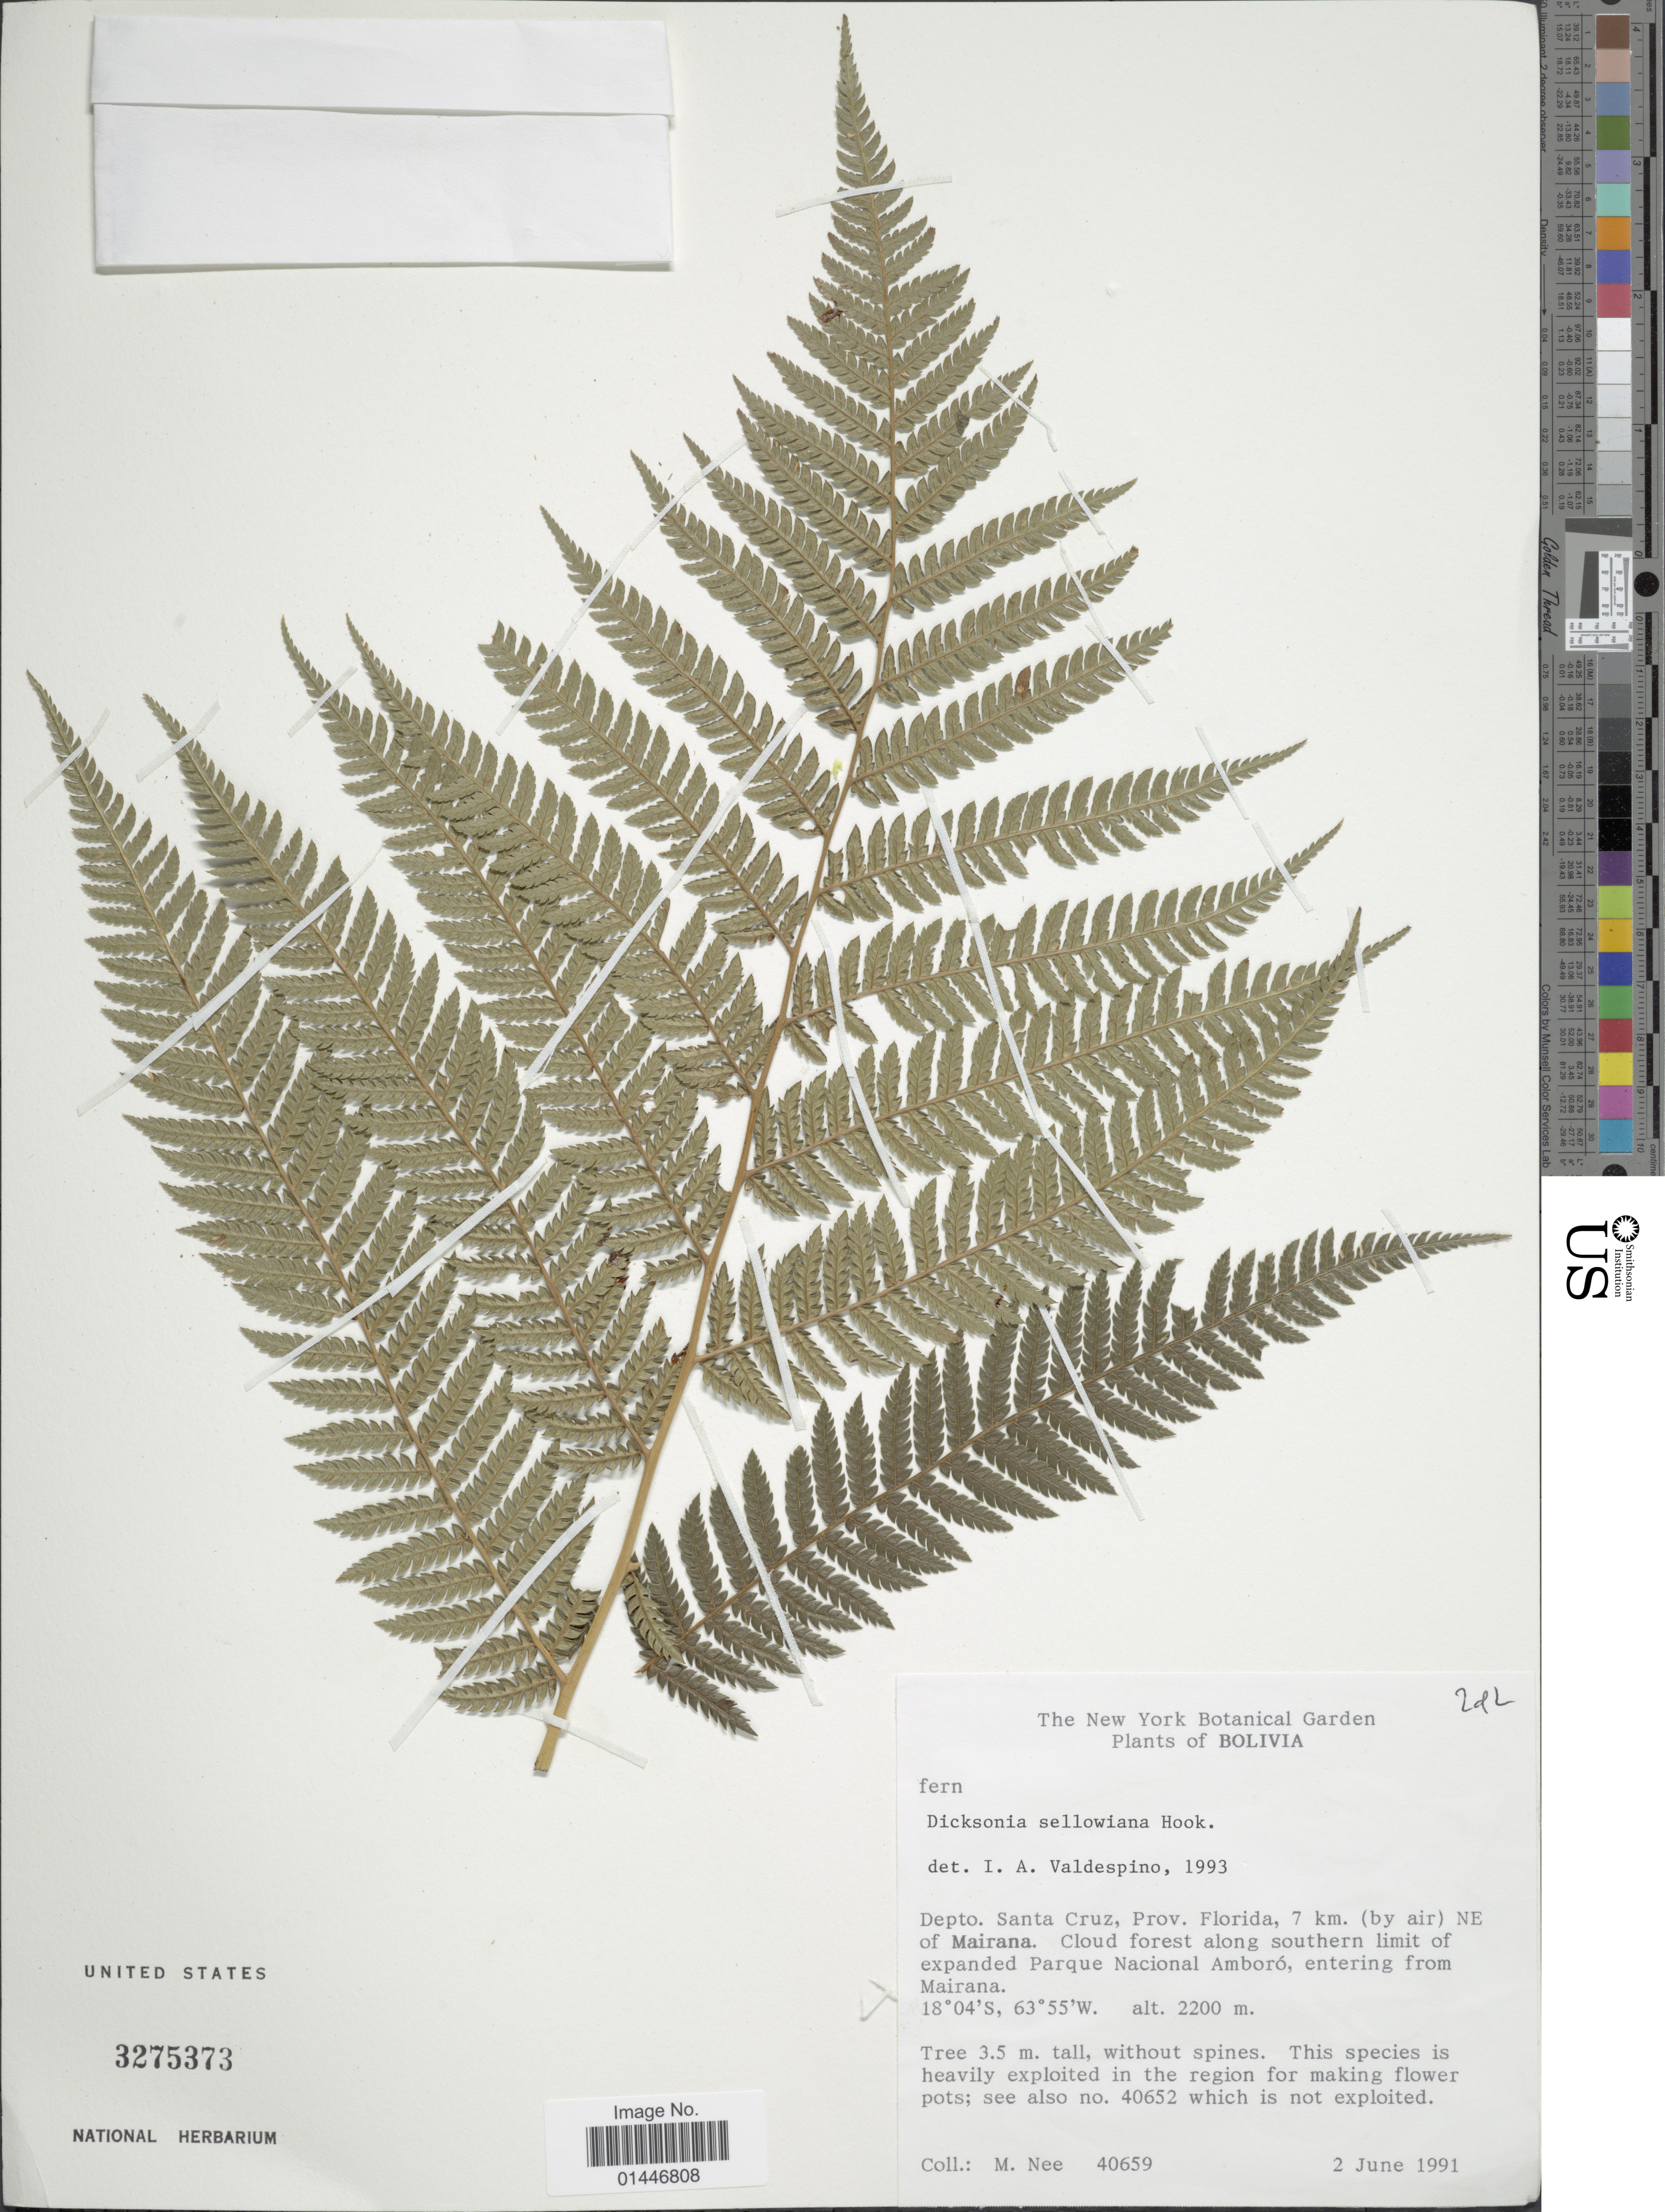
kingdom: Plantae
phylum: Tracheophyta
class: Polypodiopsida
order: Cyatheales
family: Dicksoniaceae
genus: Dicksonia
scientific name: Dicksonia sellowiana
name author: Hook.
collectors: M. Nee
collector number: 40659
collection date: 1991-06-02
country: Bolivia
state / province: Santa Cruz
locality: Prov. Florida, 7 km (by air) NE of Mairana, southern limit of expanded Parque Nacional Amboro, entering from Mairana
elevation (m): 2200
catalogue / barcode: US 3275373